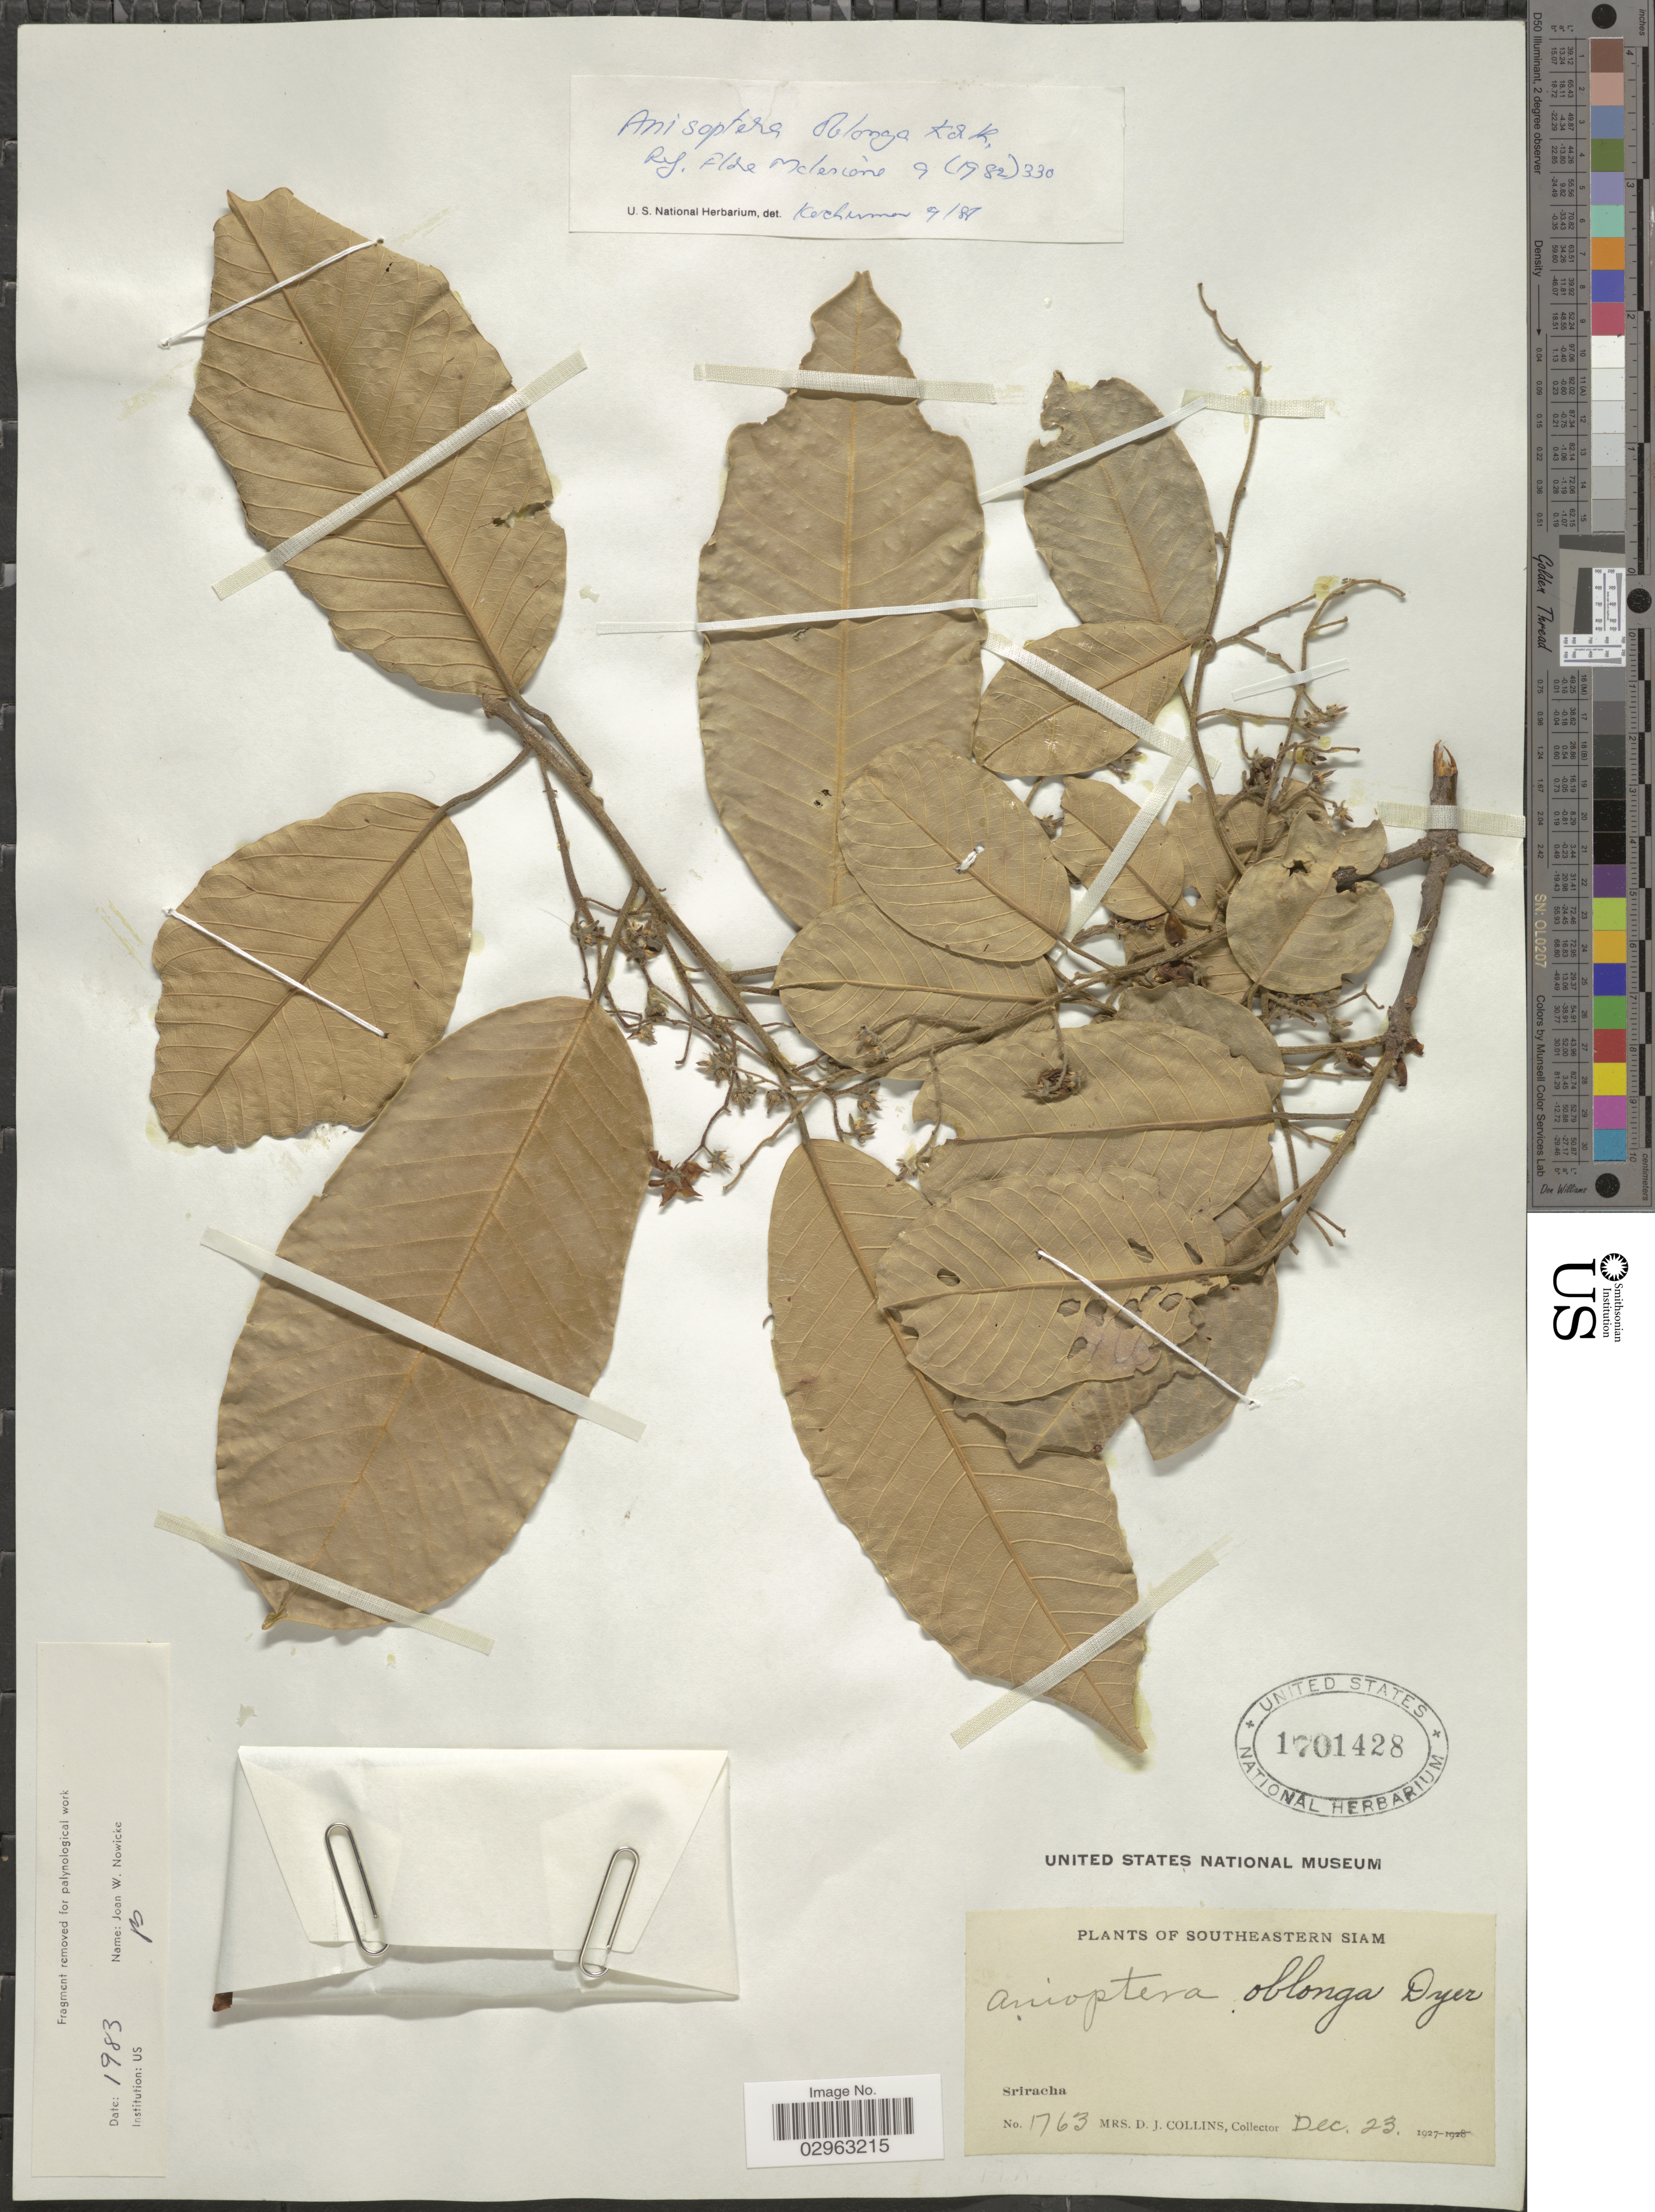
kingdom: Plantae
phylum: Tracheophyta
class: Magnoliopsida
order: Malvales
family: Dipterocarpaceae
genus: Anisoptera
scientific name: Anisoptera costata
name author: Korth.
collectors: Mrs. D. J. Collins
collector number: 1763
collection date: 1927-12-23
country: Thailand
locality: Southeastern Siam, Sriracha.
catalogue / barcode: US 1701428